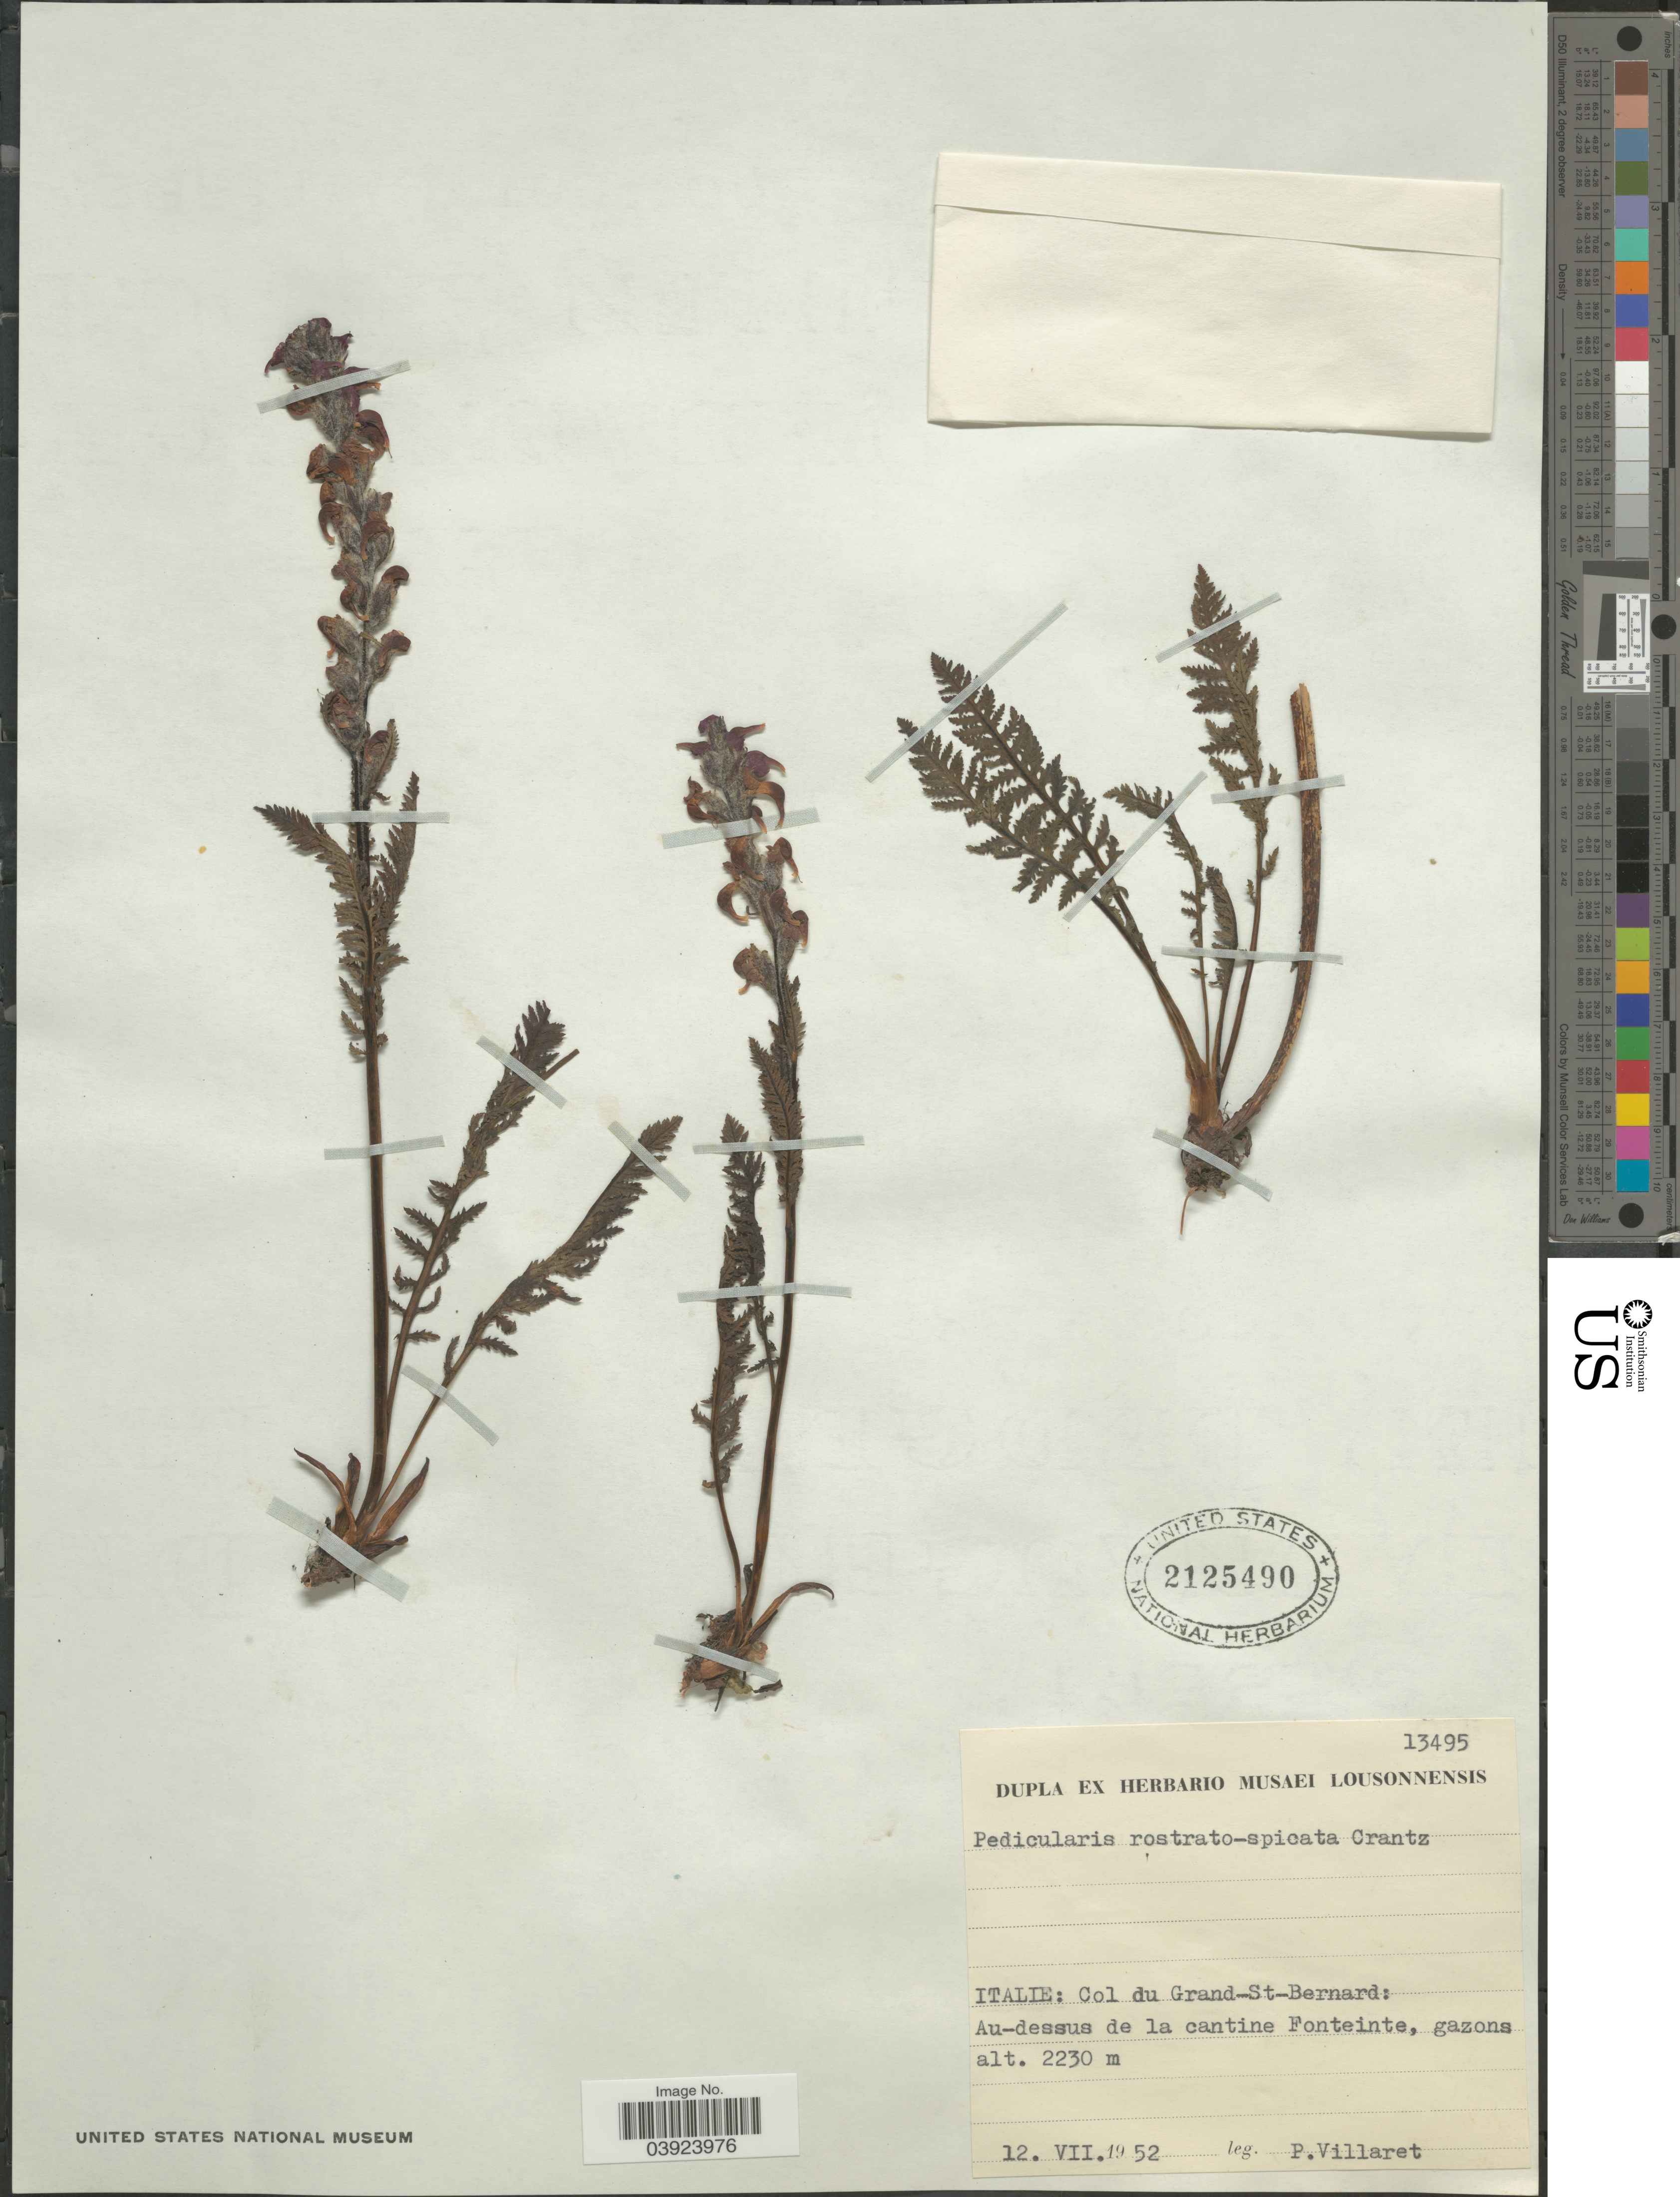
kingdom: Plantae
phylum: Tracheophyta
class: Magnoliopsida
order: Lamiales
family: Orobanchaceae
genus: Pedicularis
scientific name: Pedicularis rostratocapitata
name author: Crantz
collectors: P. Villaret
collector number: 13495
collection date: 1952-07-12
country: Italy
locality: Col du Grand-St-Bernard: Au-dessus de la cantine Fonteinte.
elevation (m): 2230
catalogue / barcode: US 2125490